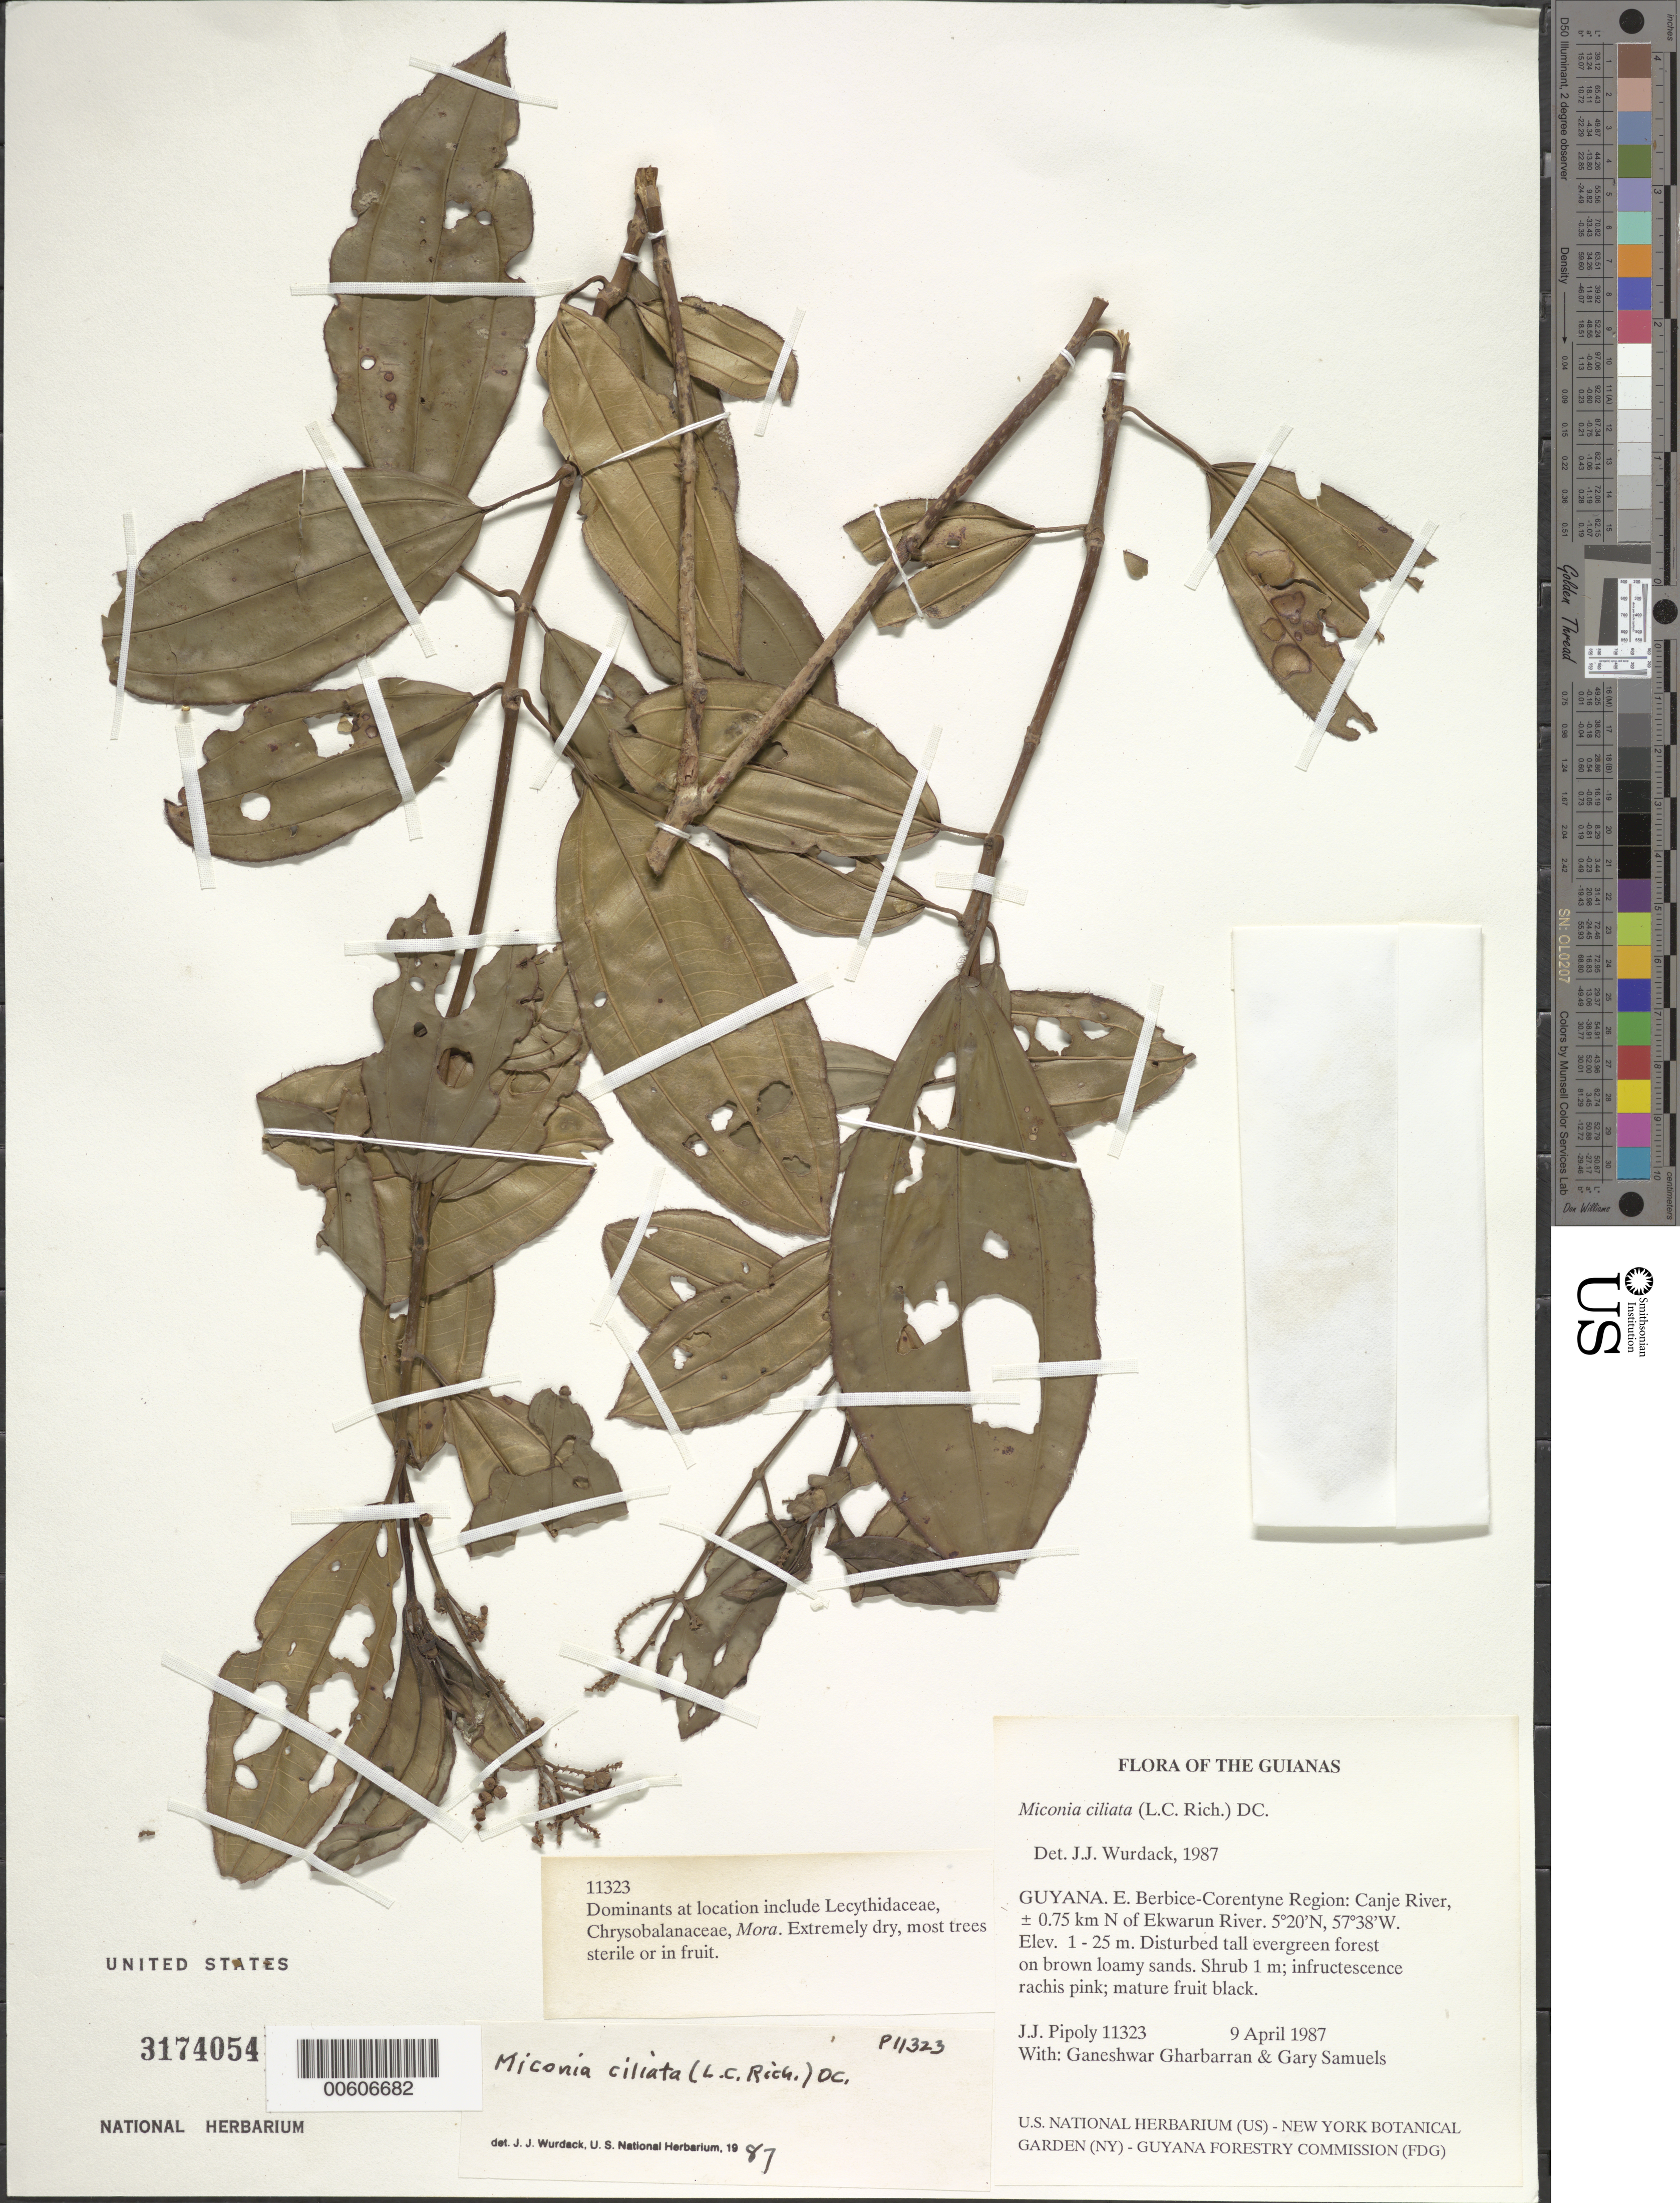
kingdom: Plantae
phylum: Tracheophyta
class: Magnoliopsida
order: Myrtales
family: Melastomataceae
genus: Miconia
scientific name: Miconia ciliata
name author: (Rich.) DC.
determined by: Wurdack, John J., (US), US (UNITED STATES)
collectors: J. J. Pipoly, G. Gharbarran & G. Samuels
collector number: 11323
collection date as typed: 9 April 1987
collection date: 1987-04-09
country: Guyana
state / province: E. Berbice-Corentyne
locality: Canje River, ± 0.75 km N of Ekwarun River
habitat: Disturbed tall evergreen forest on brown loamy sands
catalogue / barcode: US 3174054